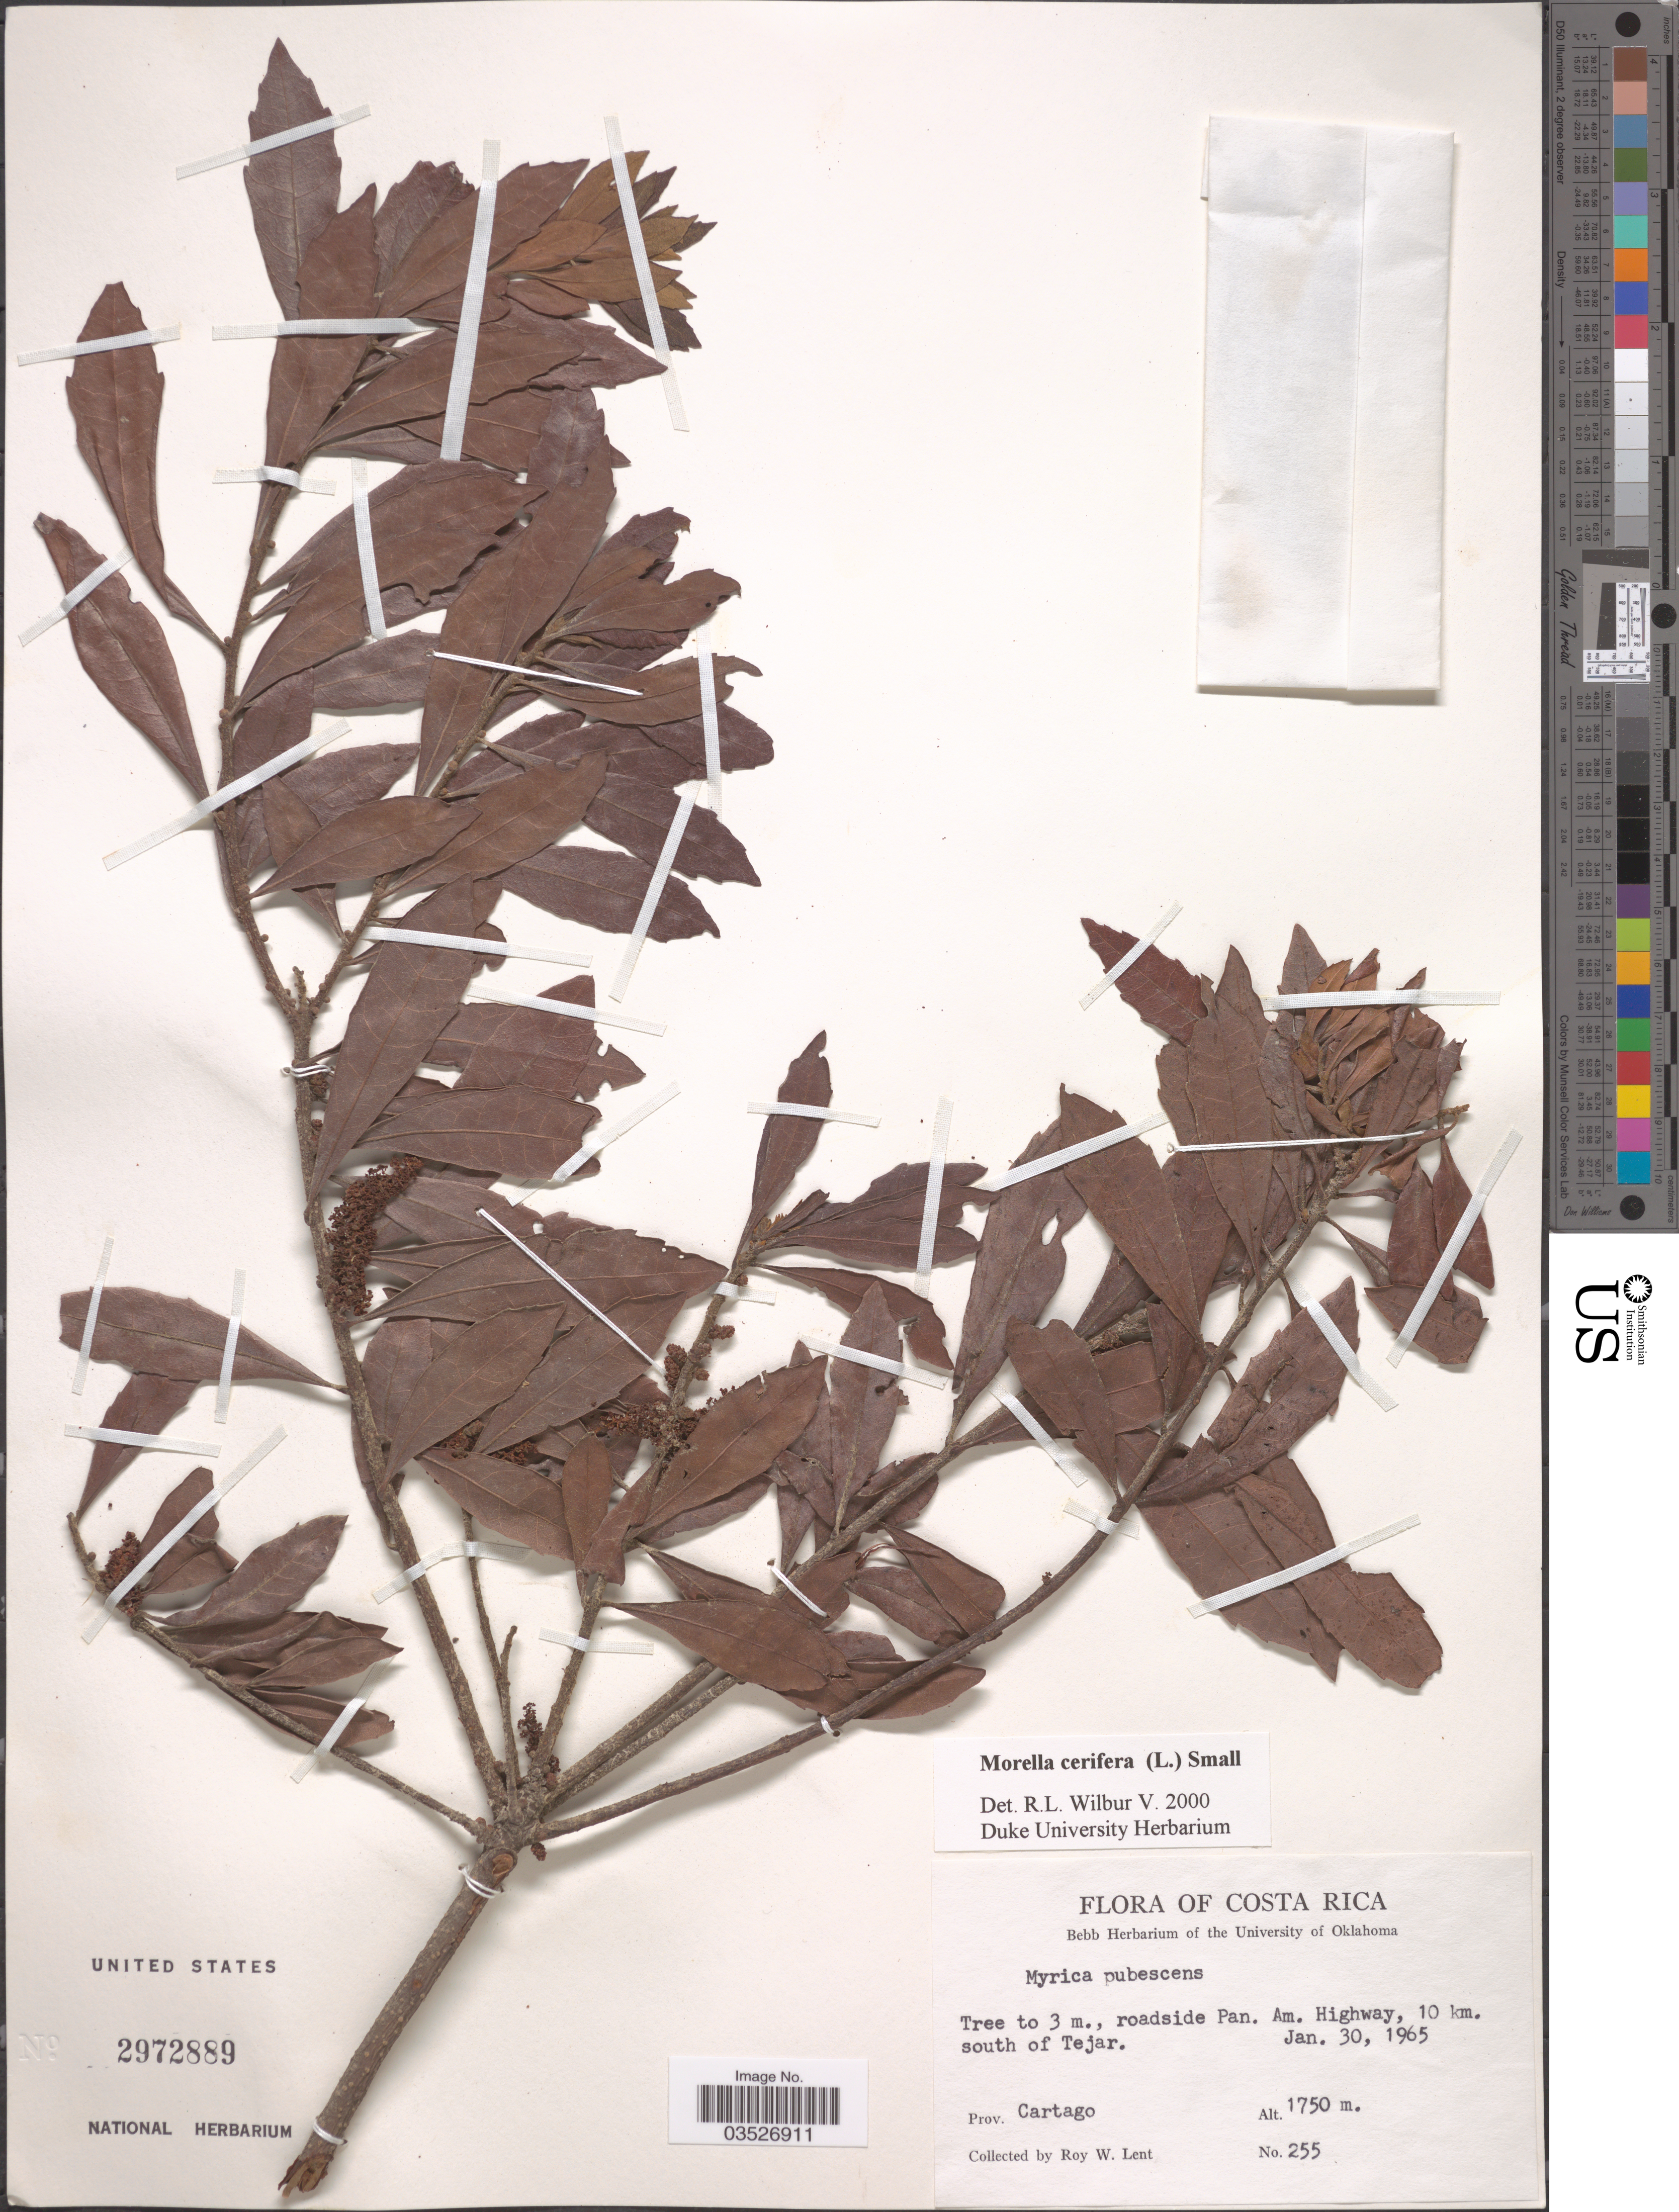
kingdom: Plantae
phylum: Tracheophyta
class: Magnoliopsida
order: Fagales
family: Myricaceae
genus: Morella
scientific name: Morella cerifera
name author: (L.) Small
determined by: Wilbur, R. L.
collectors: R. W. Lent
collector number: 255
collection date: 1965-01-30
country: Costa Rica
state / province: Cartago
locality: Roadside Pan. Am. Highway, 10 km. south of Tejar.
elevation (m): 1750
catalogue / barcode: US 2972889